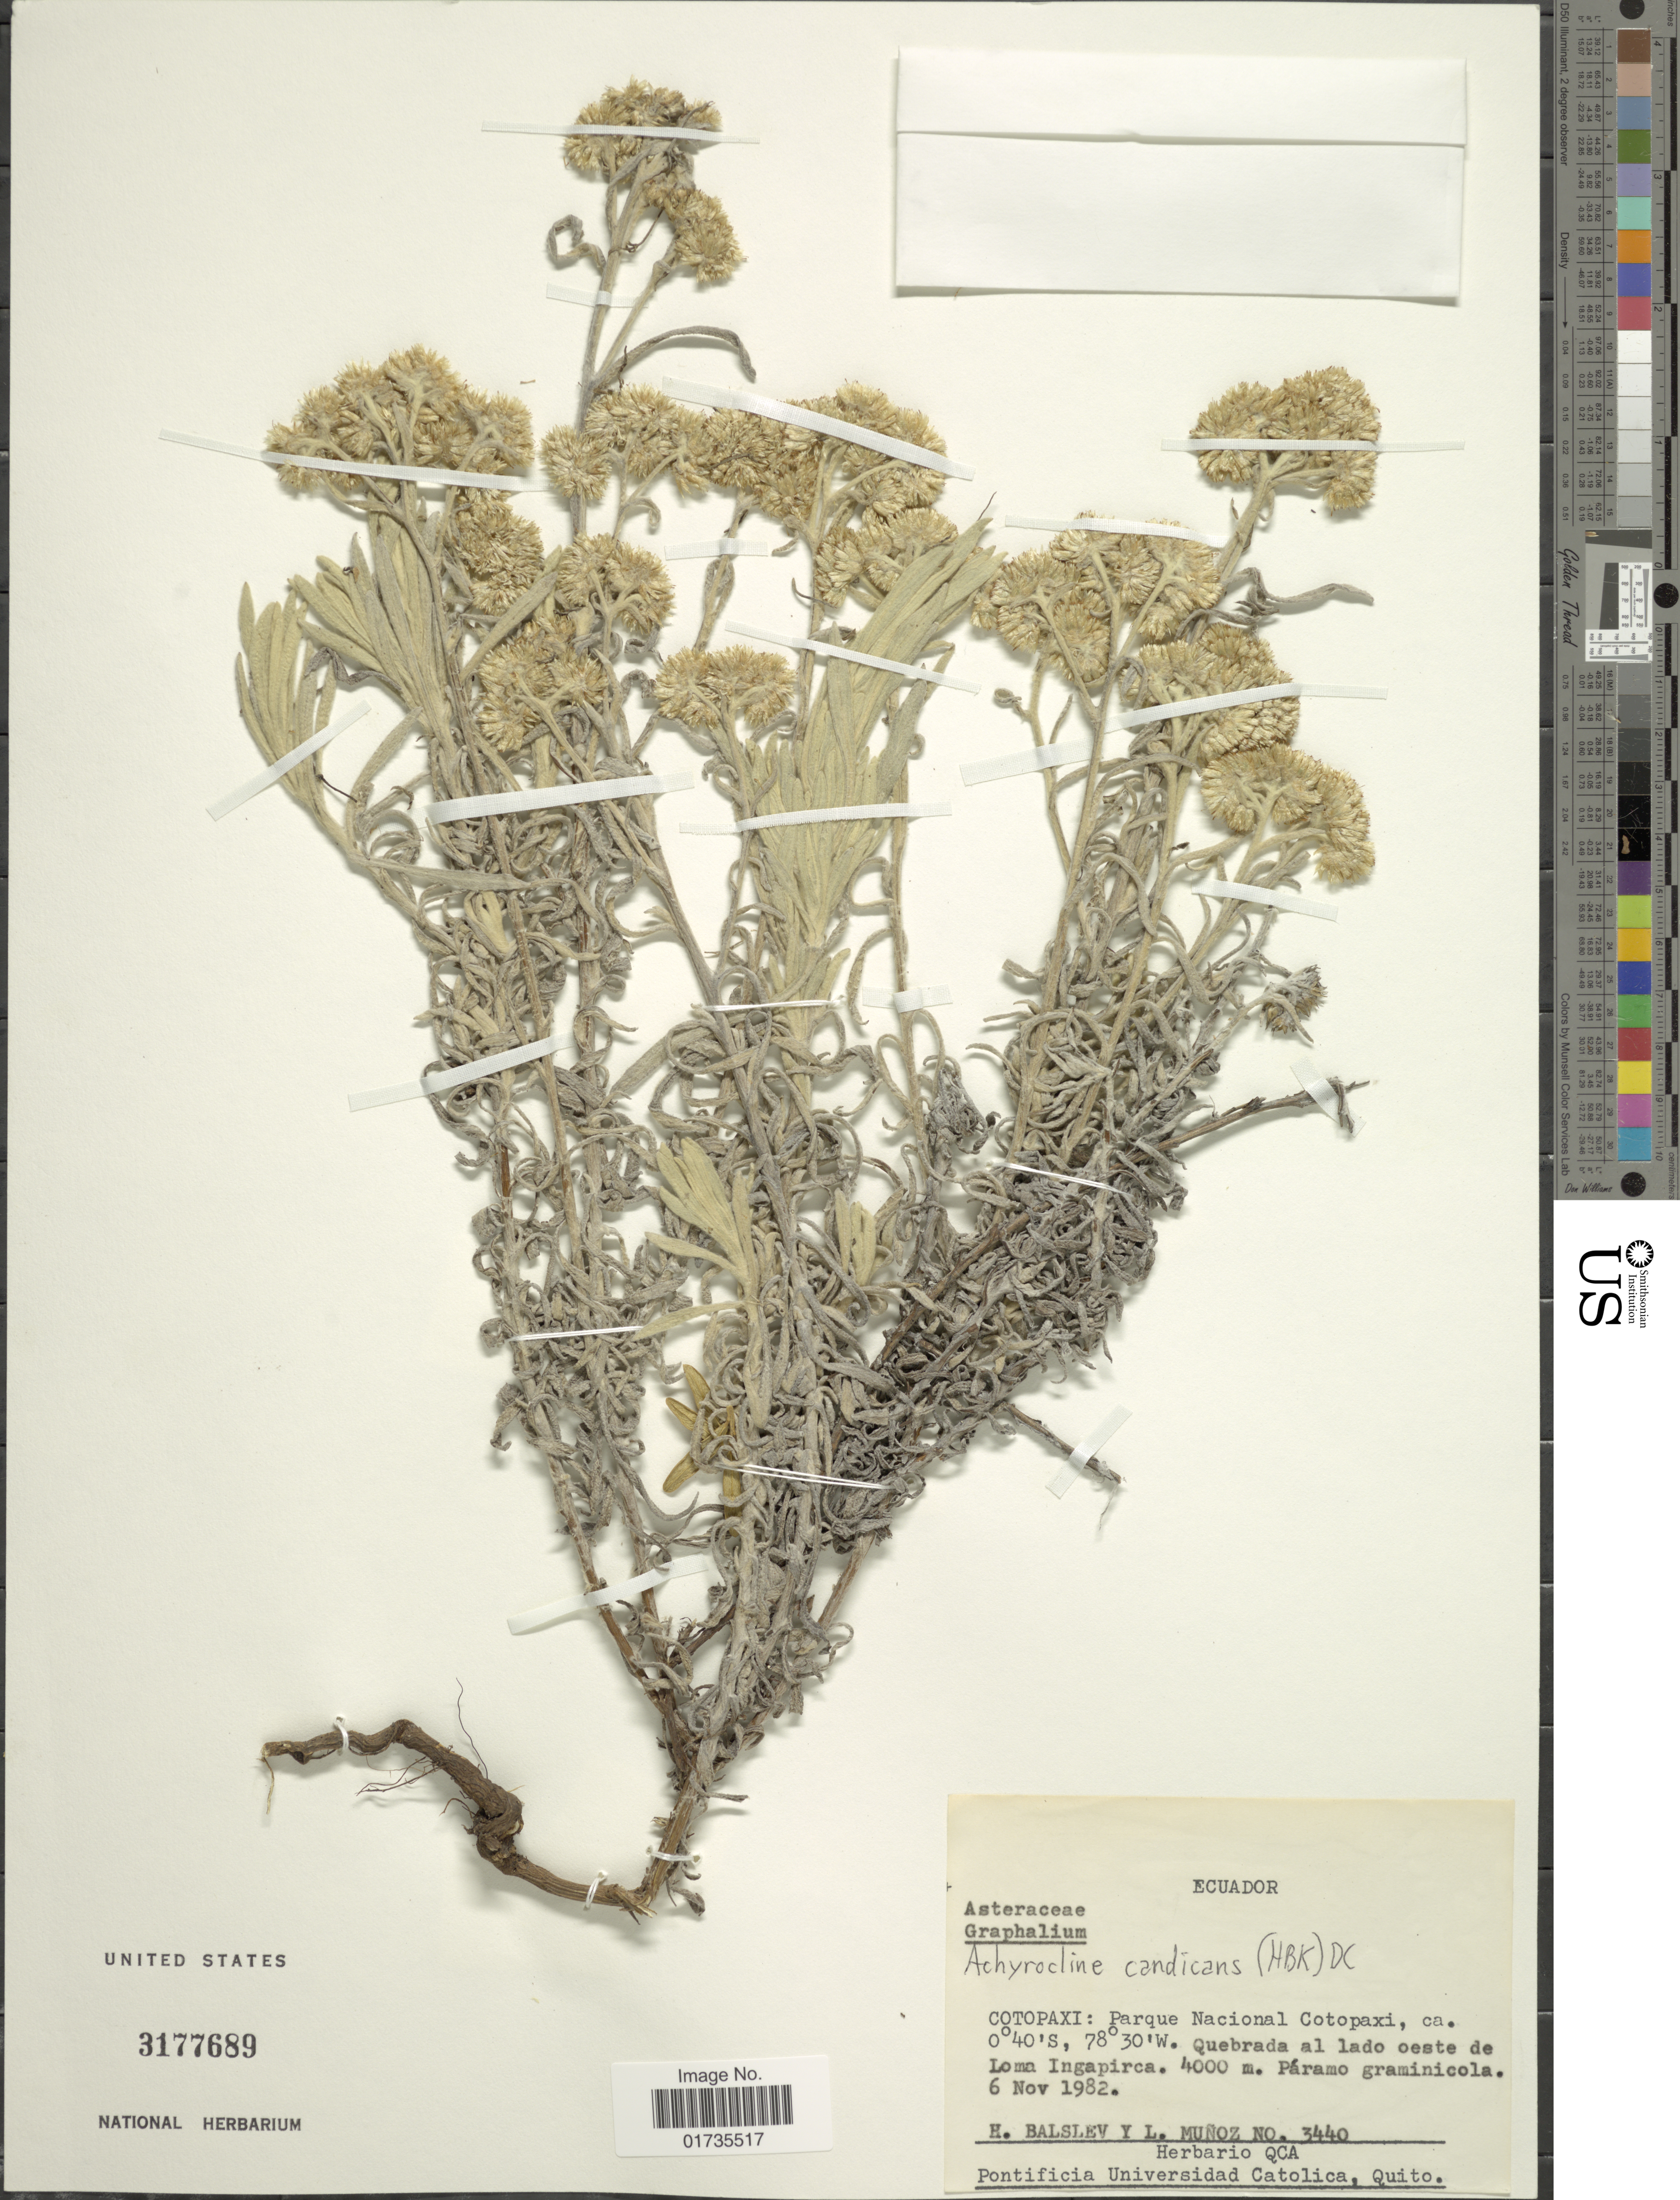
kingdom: Plantae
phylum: Tracheophyta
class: Magnoliopsida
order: Asterales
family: Asteraceae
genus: Achyrocline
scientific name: Achyrocline candicans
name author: (Kunth) DC.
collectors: H. Balslev & L. Muñoz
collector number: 3440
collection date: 1982-11-06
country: Ecuador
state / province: Cotopaxi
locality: Cotopaxi: Parque Nacional Cotopaxi, ca. Quebrada al lado oeste de Loma Ingapirca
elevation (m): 4000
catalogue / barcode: US 3177689